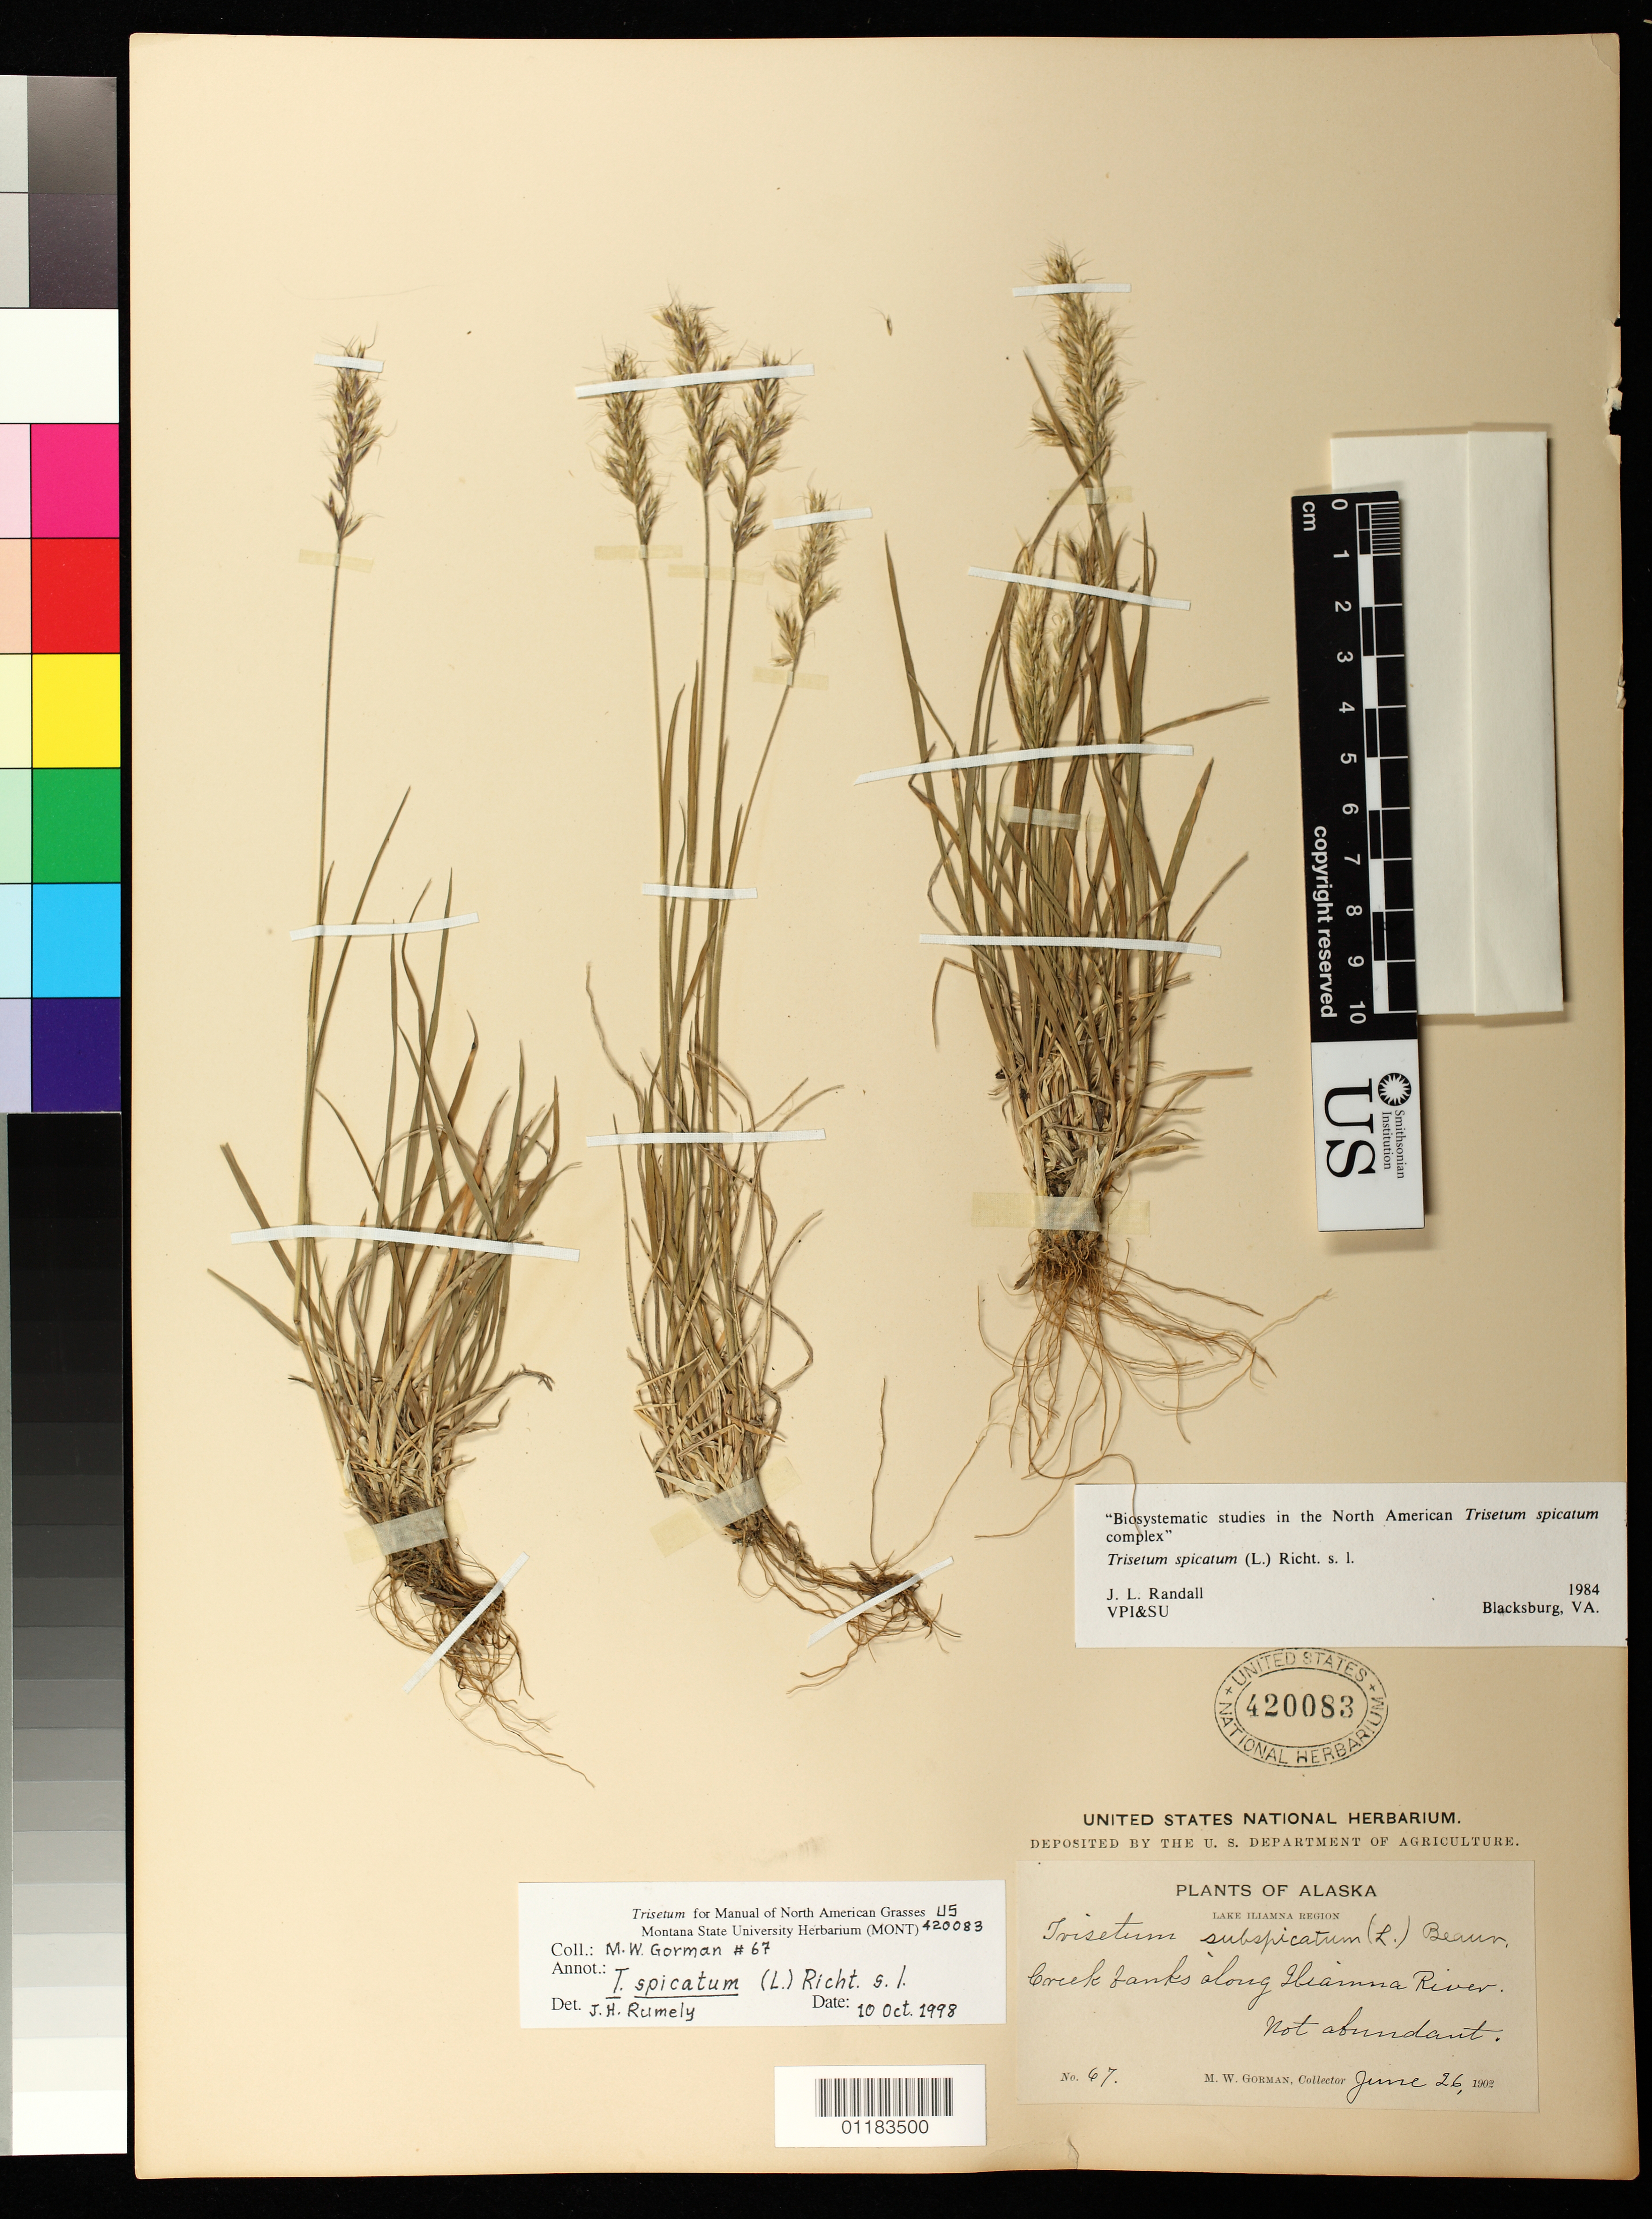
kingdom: Plantae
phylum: Tracheophyta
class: Liliopsida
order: Poales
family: Poaceae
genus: Koeleria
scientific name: Koeleria spicata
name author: (L.) Barberá et al.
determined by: Poaceae Reorganization Project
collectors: M. W. Gorman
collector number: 67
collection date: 1902-06-26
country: United States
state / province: Alaska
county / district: Lake and Peninsula Borough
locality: Creek banks along Iliamna River.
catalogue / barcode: US 420083